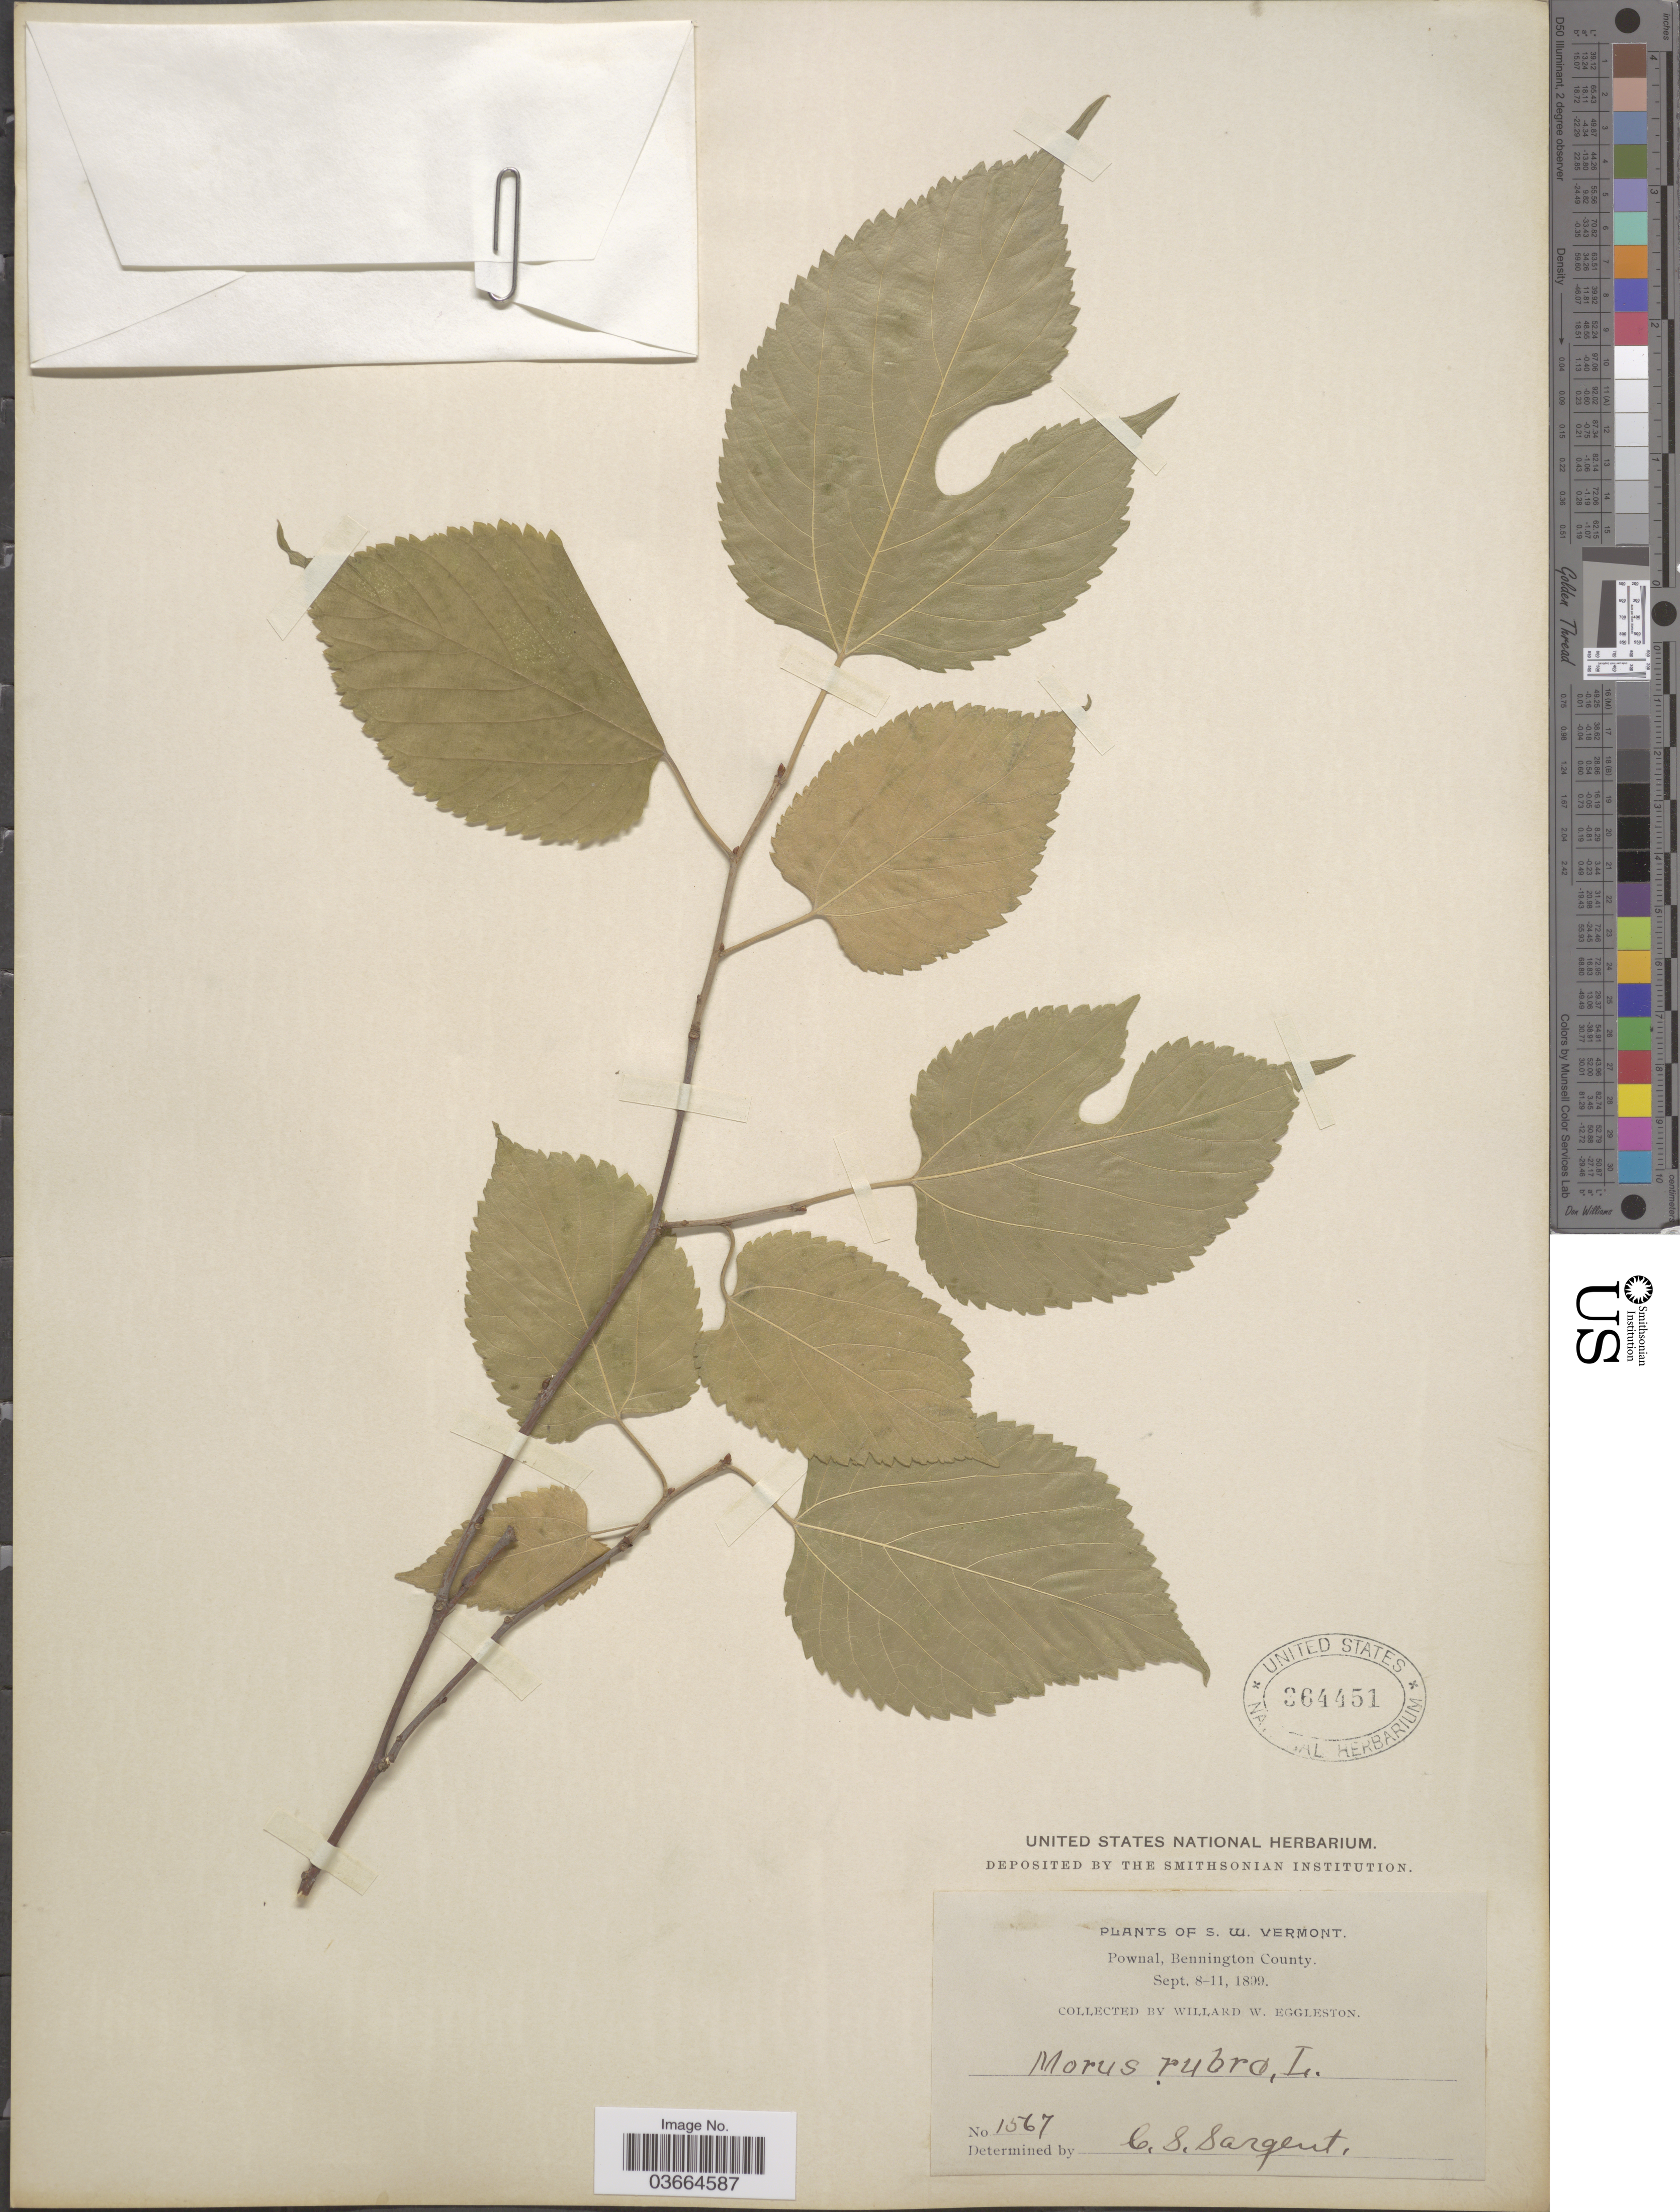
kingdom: Plantae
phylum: Tracheophyta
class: Magnoliopsida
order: Rosales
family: Moraceae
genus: Morus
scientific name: Morus rubra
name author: L.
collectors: W. W. Eggleston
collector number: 1567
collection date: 1899-09-08/1899-09-11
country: United States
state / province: Vermont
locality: S.W. Vermont, Pownal, Bennington County.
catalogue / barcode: US 364451